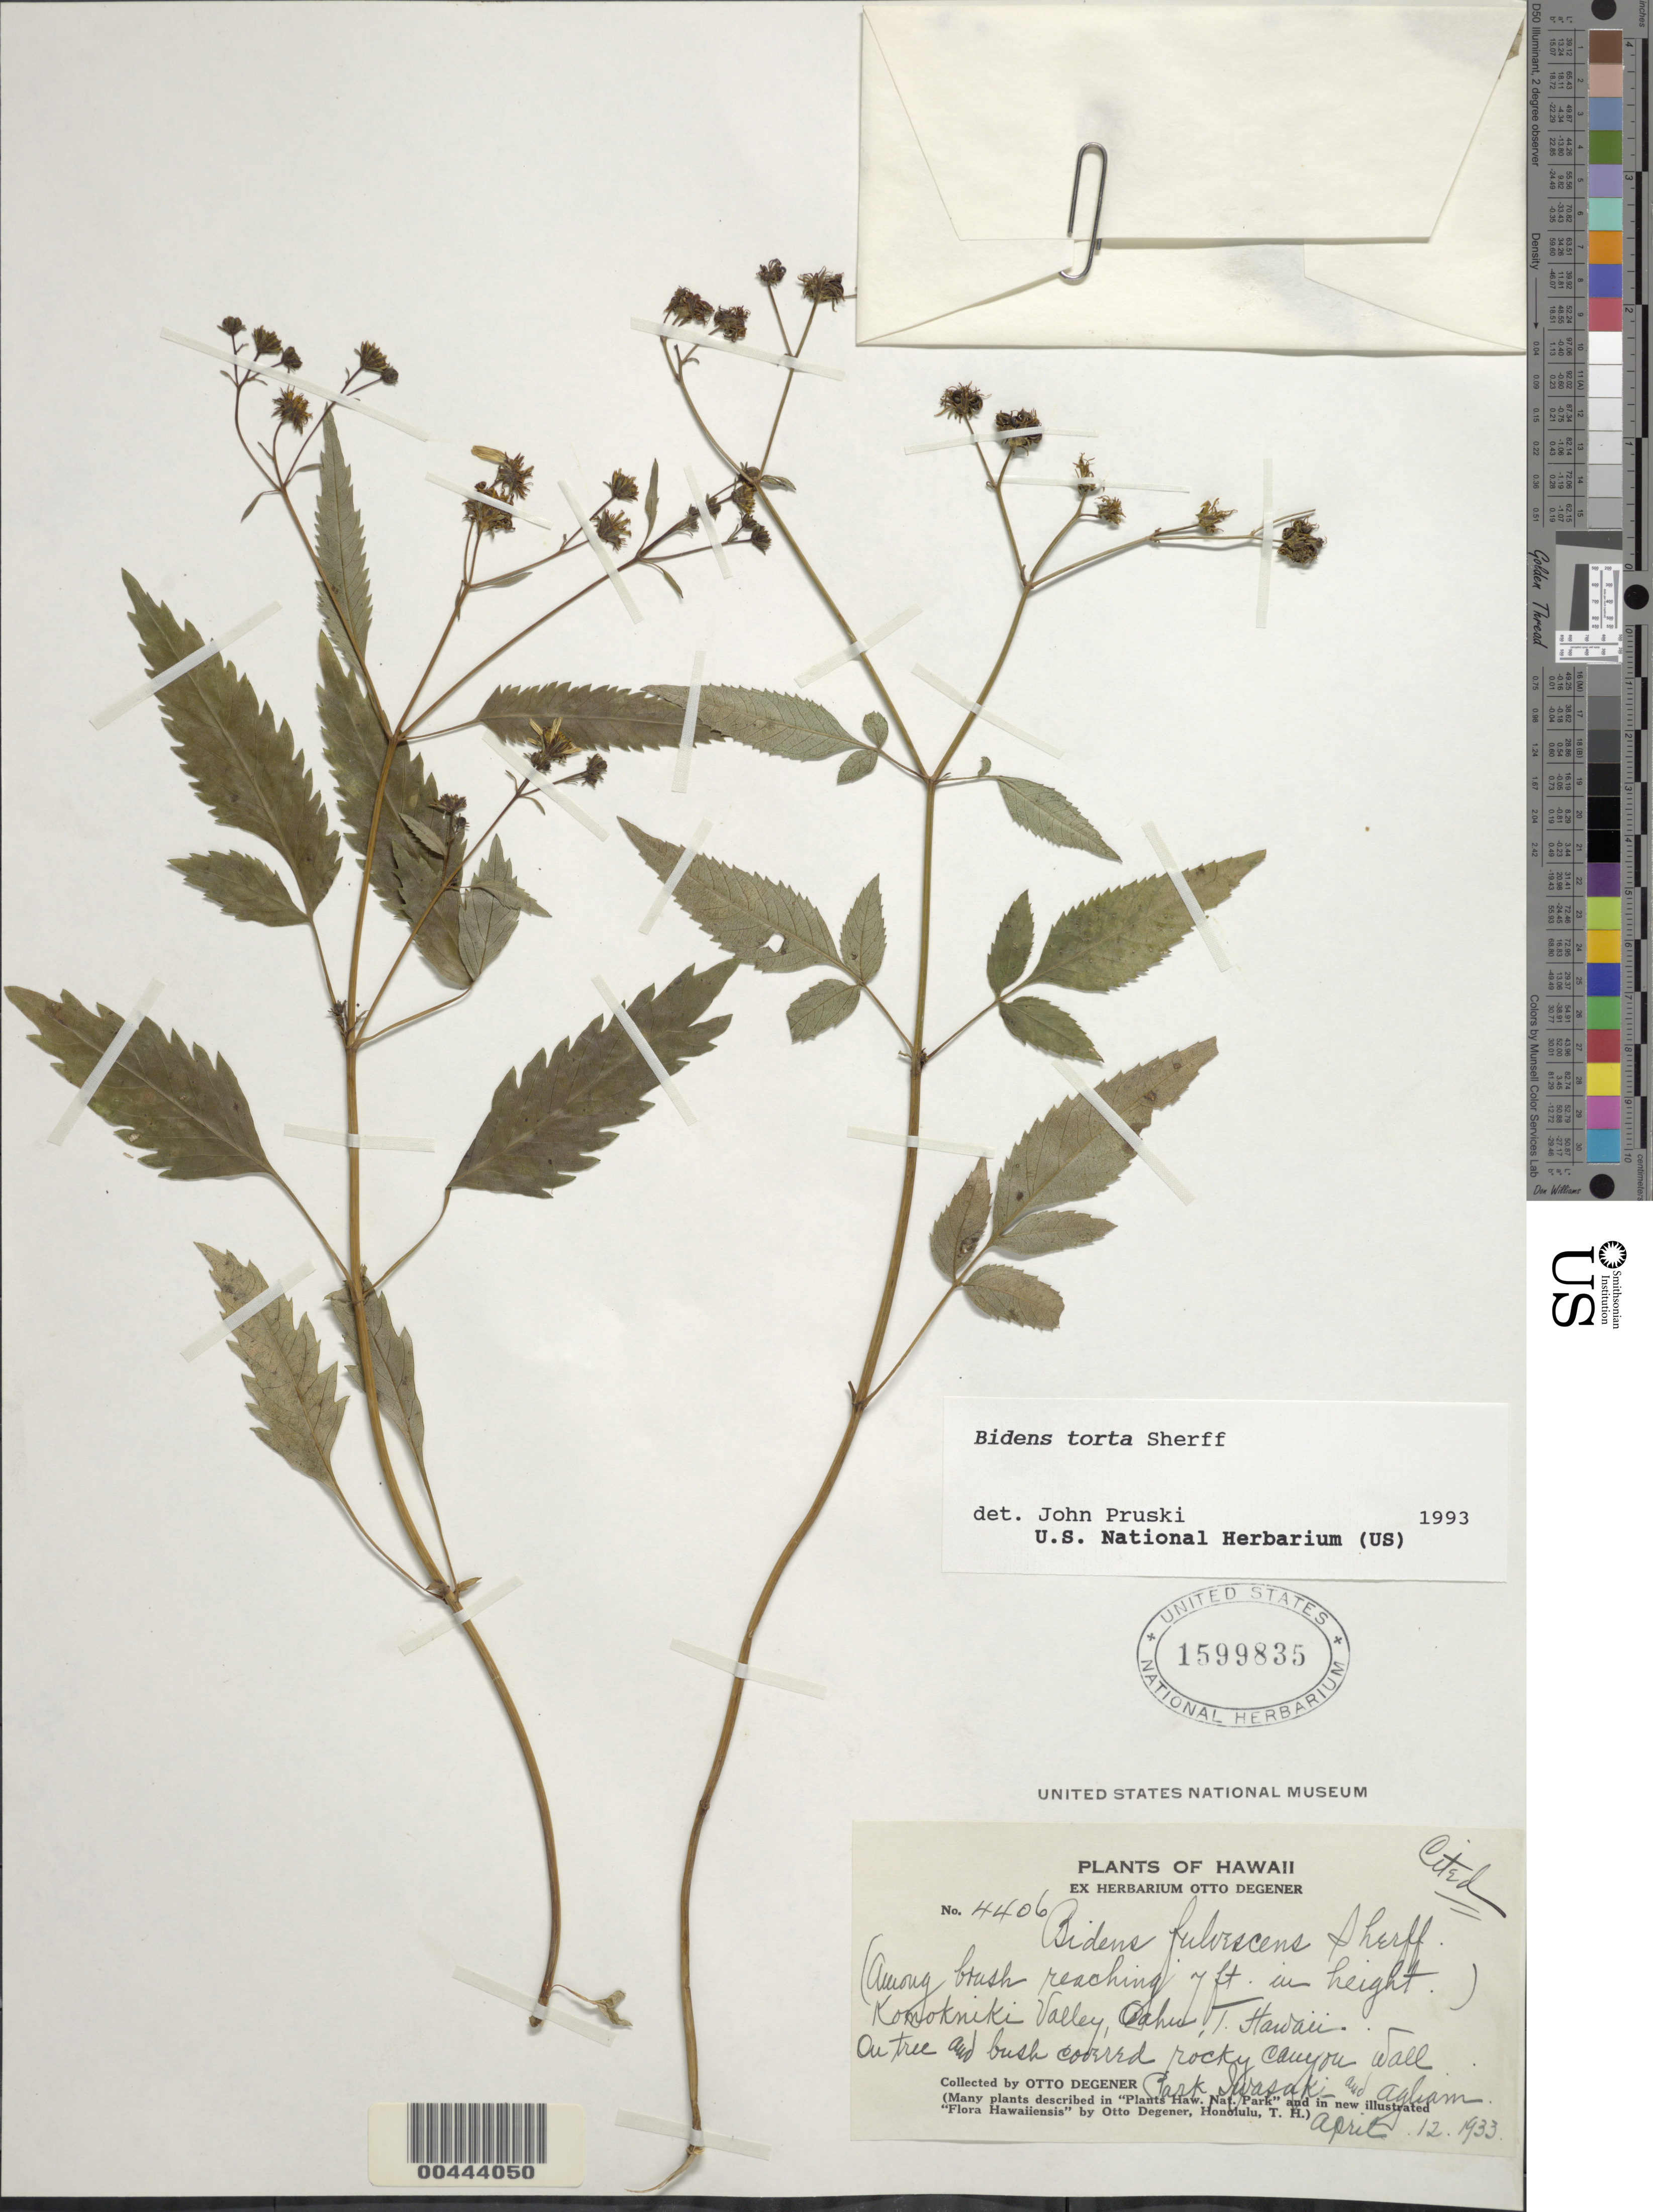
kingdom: Plantae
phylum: Tracheophyta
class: Magnoliopsida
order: Asterales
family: Asteraceae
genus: Bidens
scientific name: Bidens torta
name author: Sherff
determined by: Pruski, J. F.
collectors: O. Degener, Park, Iwasaki & -- Agliam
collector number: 4406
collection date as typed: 12 Apr 1933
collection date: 1933-04-12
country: United States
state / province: Hawaii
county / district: Honolulu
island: Oahu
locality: Komokniki Valley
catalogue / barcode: US 1599835